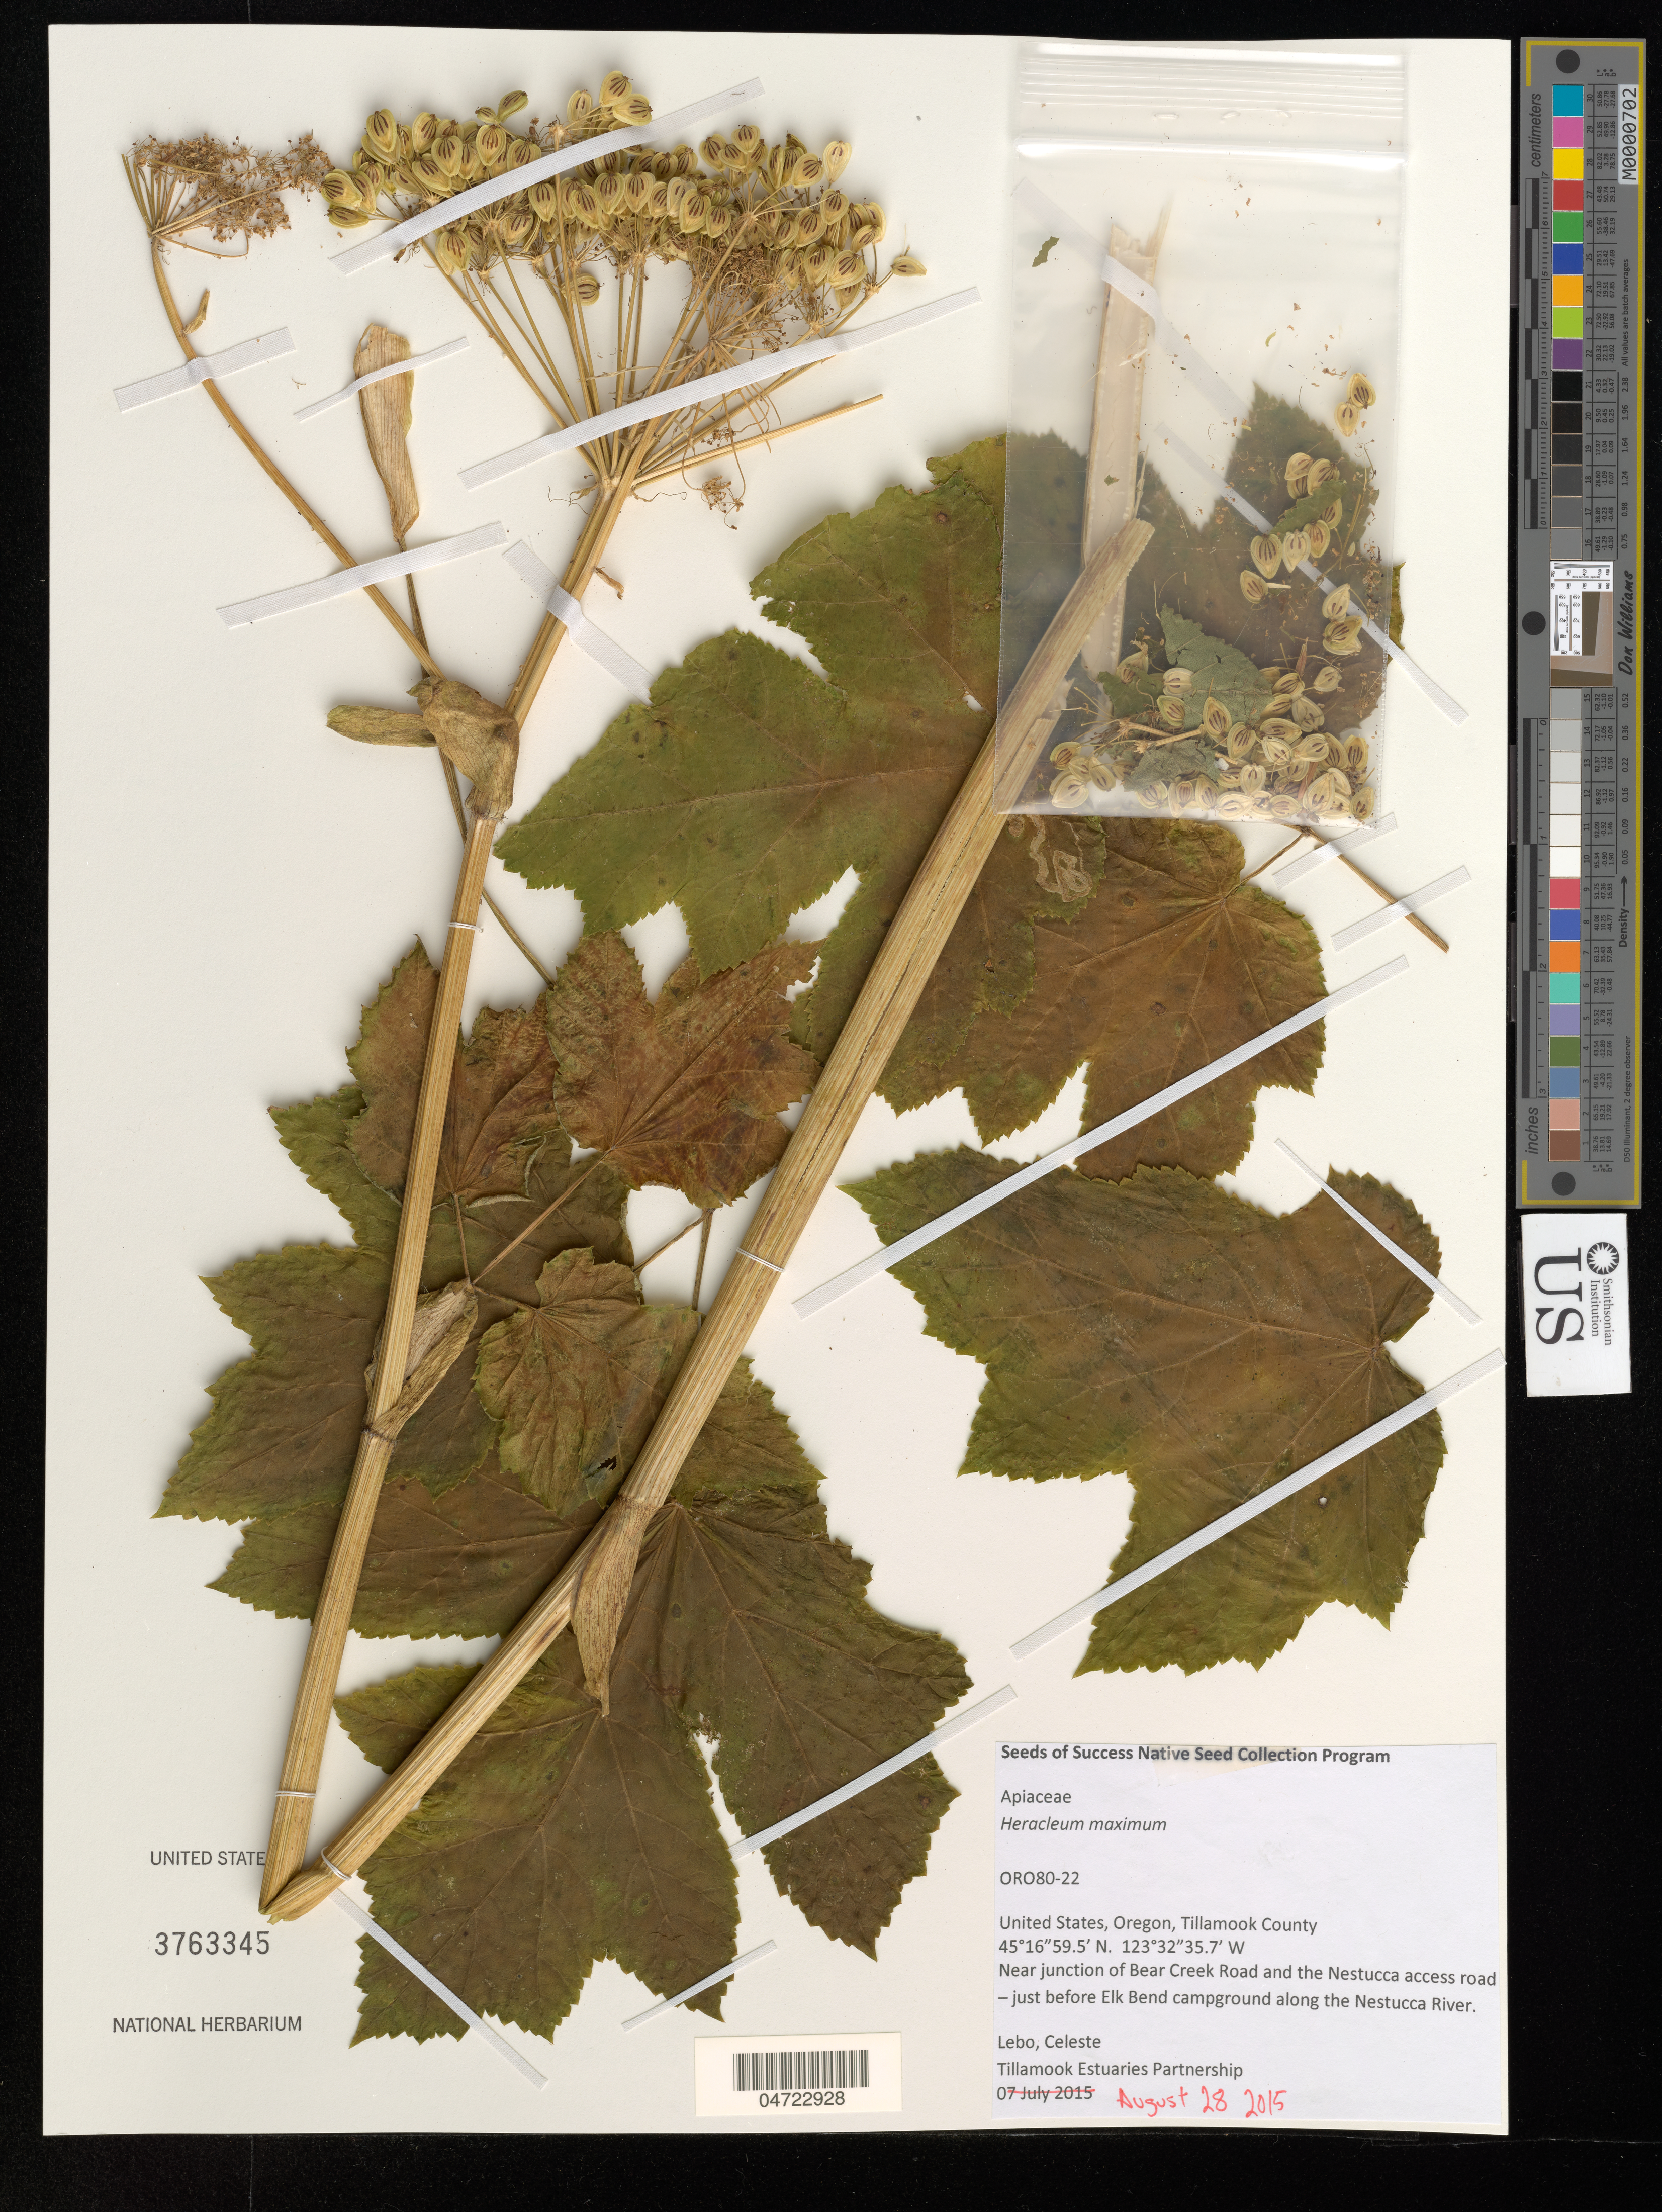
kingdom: Plantae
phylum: Tracheophyta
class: Magnoliopsida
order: Apiales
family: Apiaceae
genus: Heracleum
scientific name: Heracleum maximum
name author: W. Bartram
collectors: C. Lebo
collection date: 2015-08-28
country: United States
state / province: Oregon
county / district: Tillamook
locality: Tillamook County. Near junction of Bear Creek and the Nestucca access road - just before Elk Benc campground along the Nestucca River.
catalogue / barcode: US 3763345